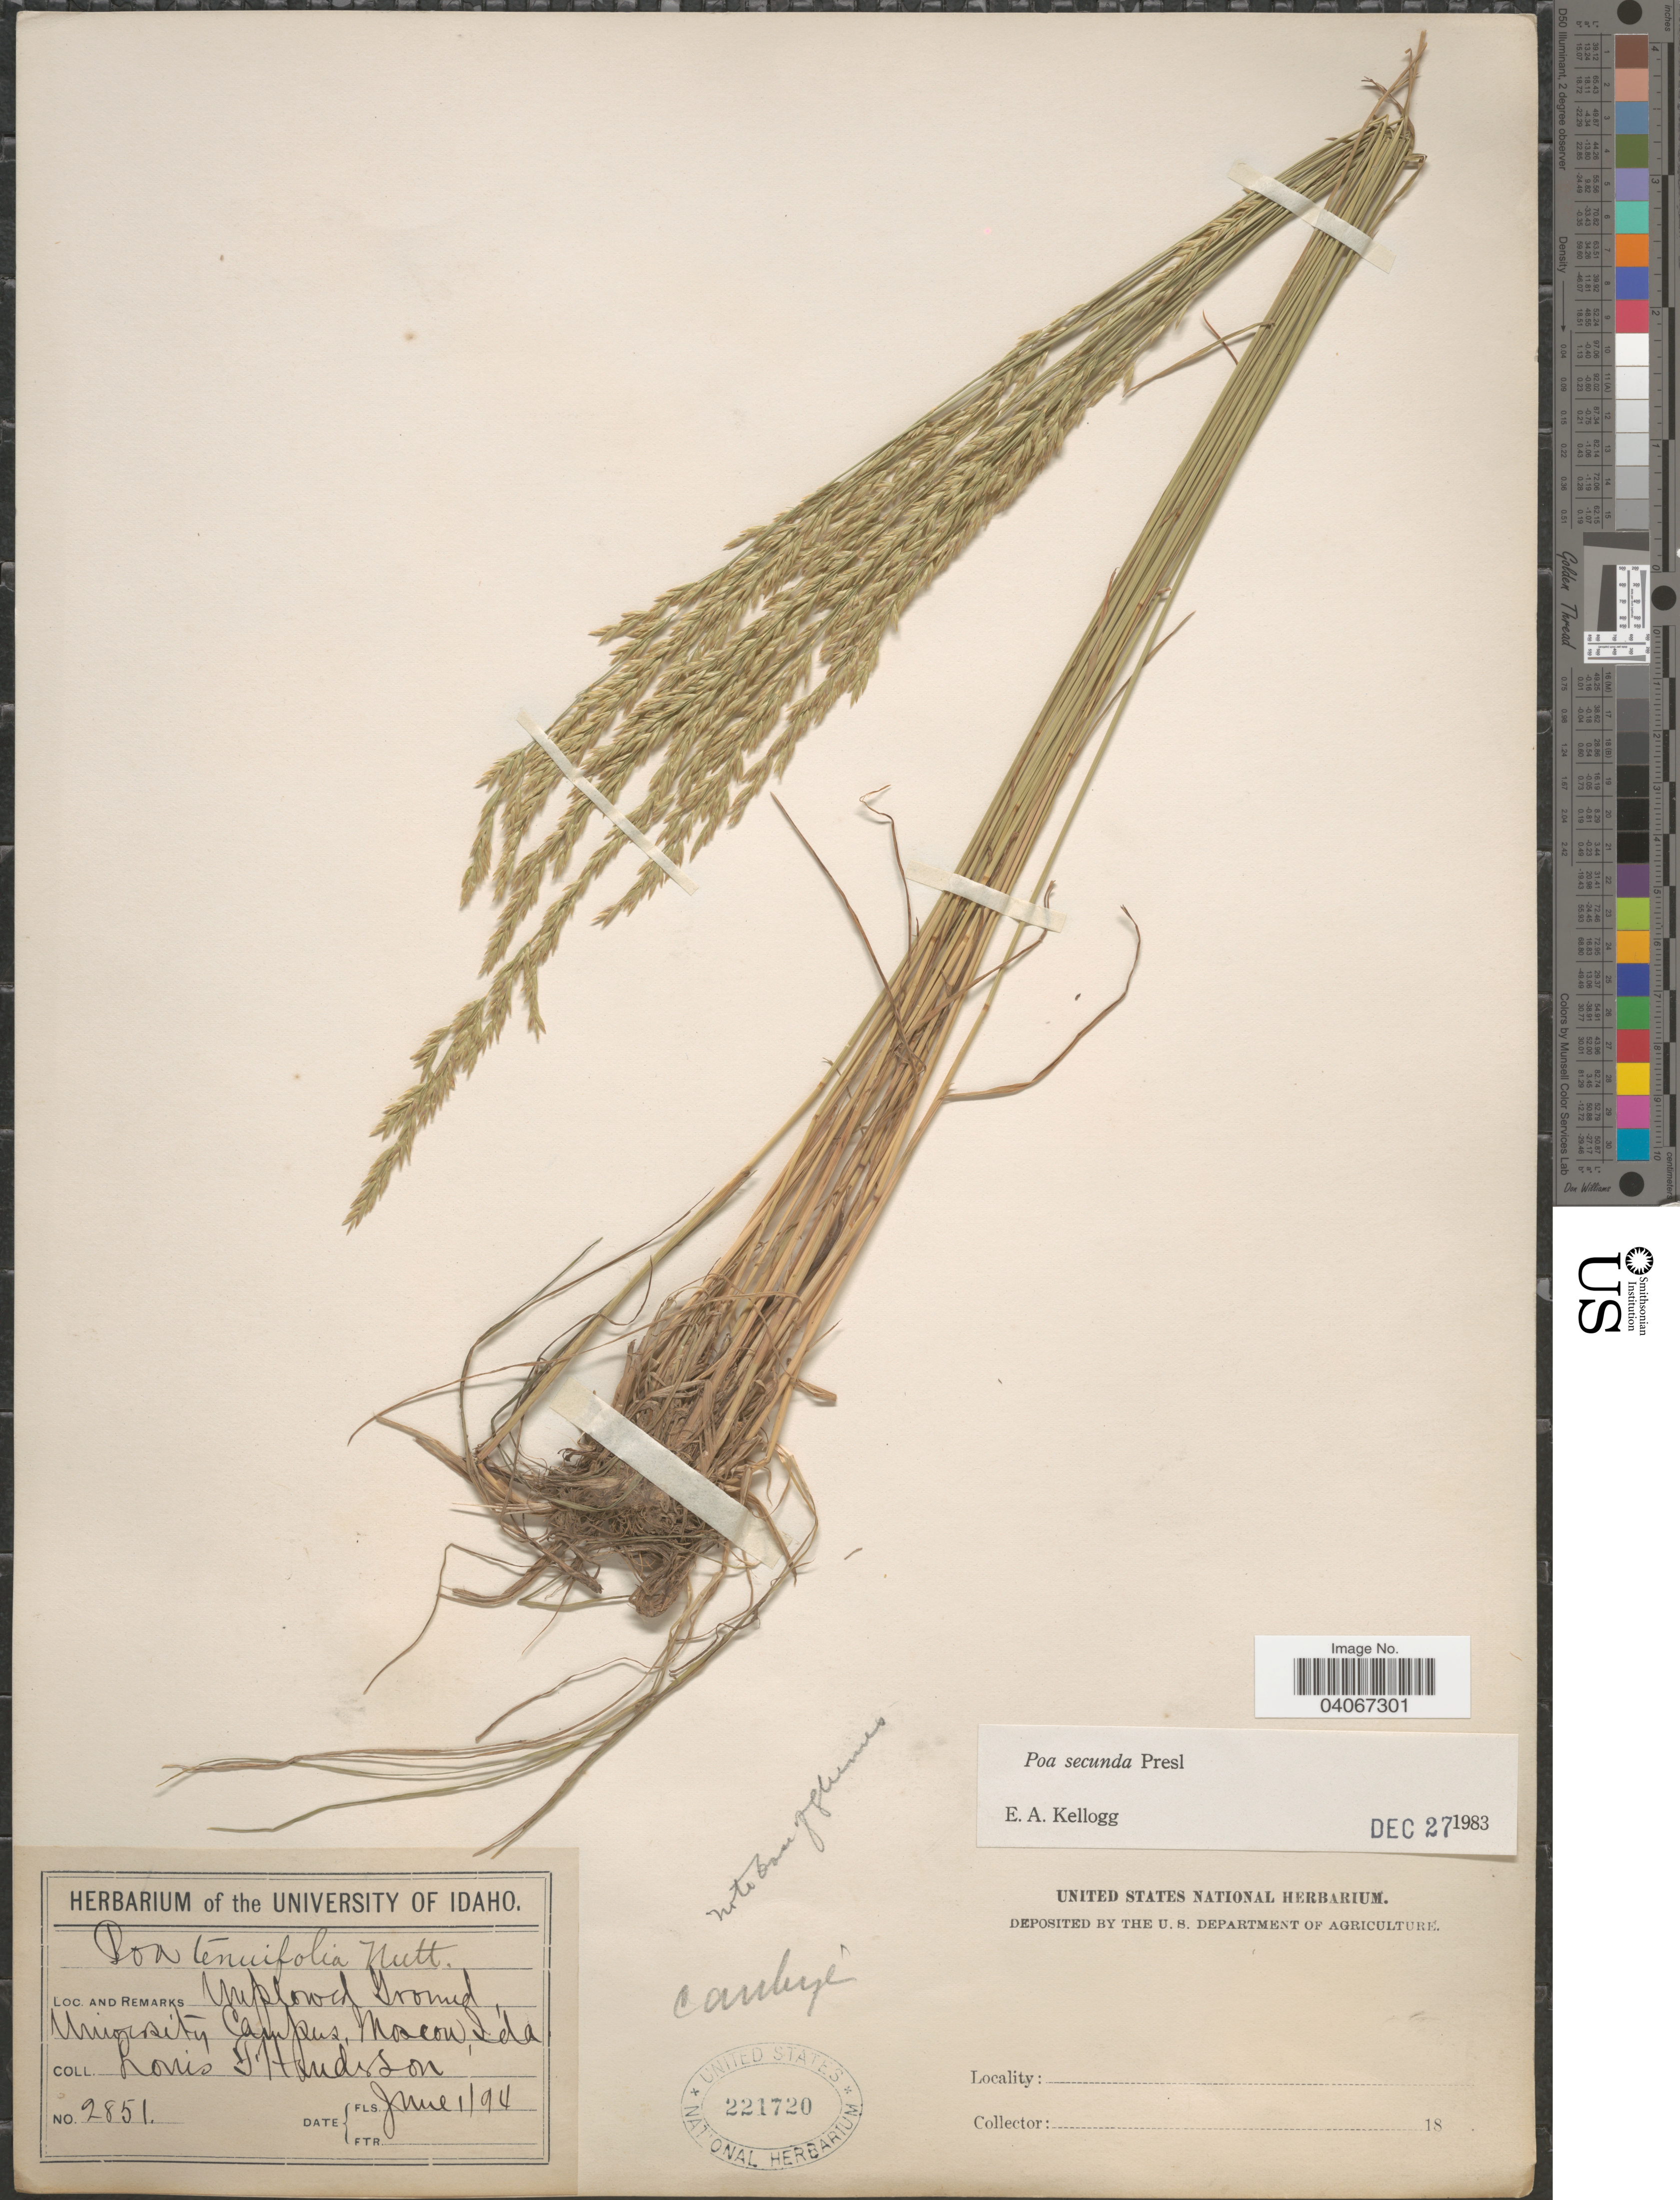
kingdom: Plantae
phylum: Tracheophyta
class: Liliopsida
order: Poales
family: Poaceae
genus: Poa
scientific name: Poa secunda subsp. secunda var. secunda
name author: J. Presl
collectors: L. Henderson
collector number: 2851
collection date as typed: Transcribed d/m/y: 1/6/94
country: United States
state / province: Idaho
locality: Unplowed Ground, University Campus, Moscow.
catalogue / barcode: US 221720